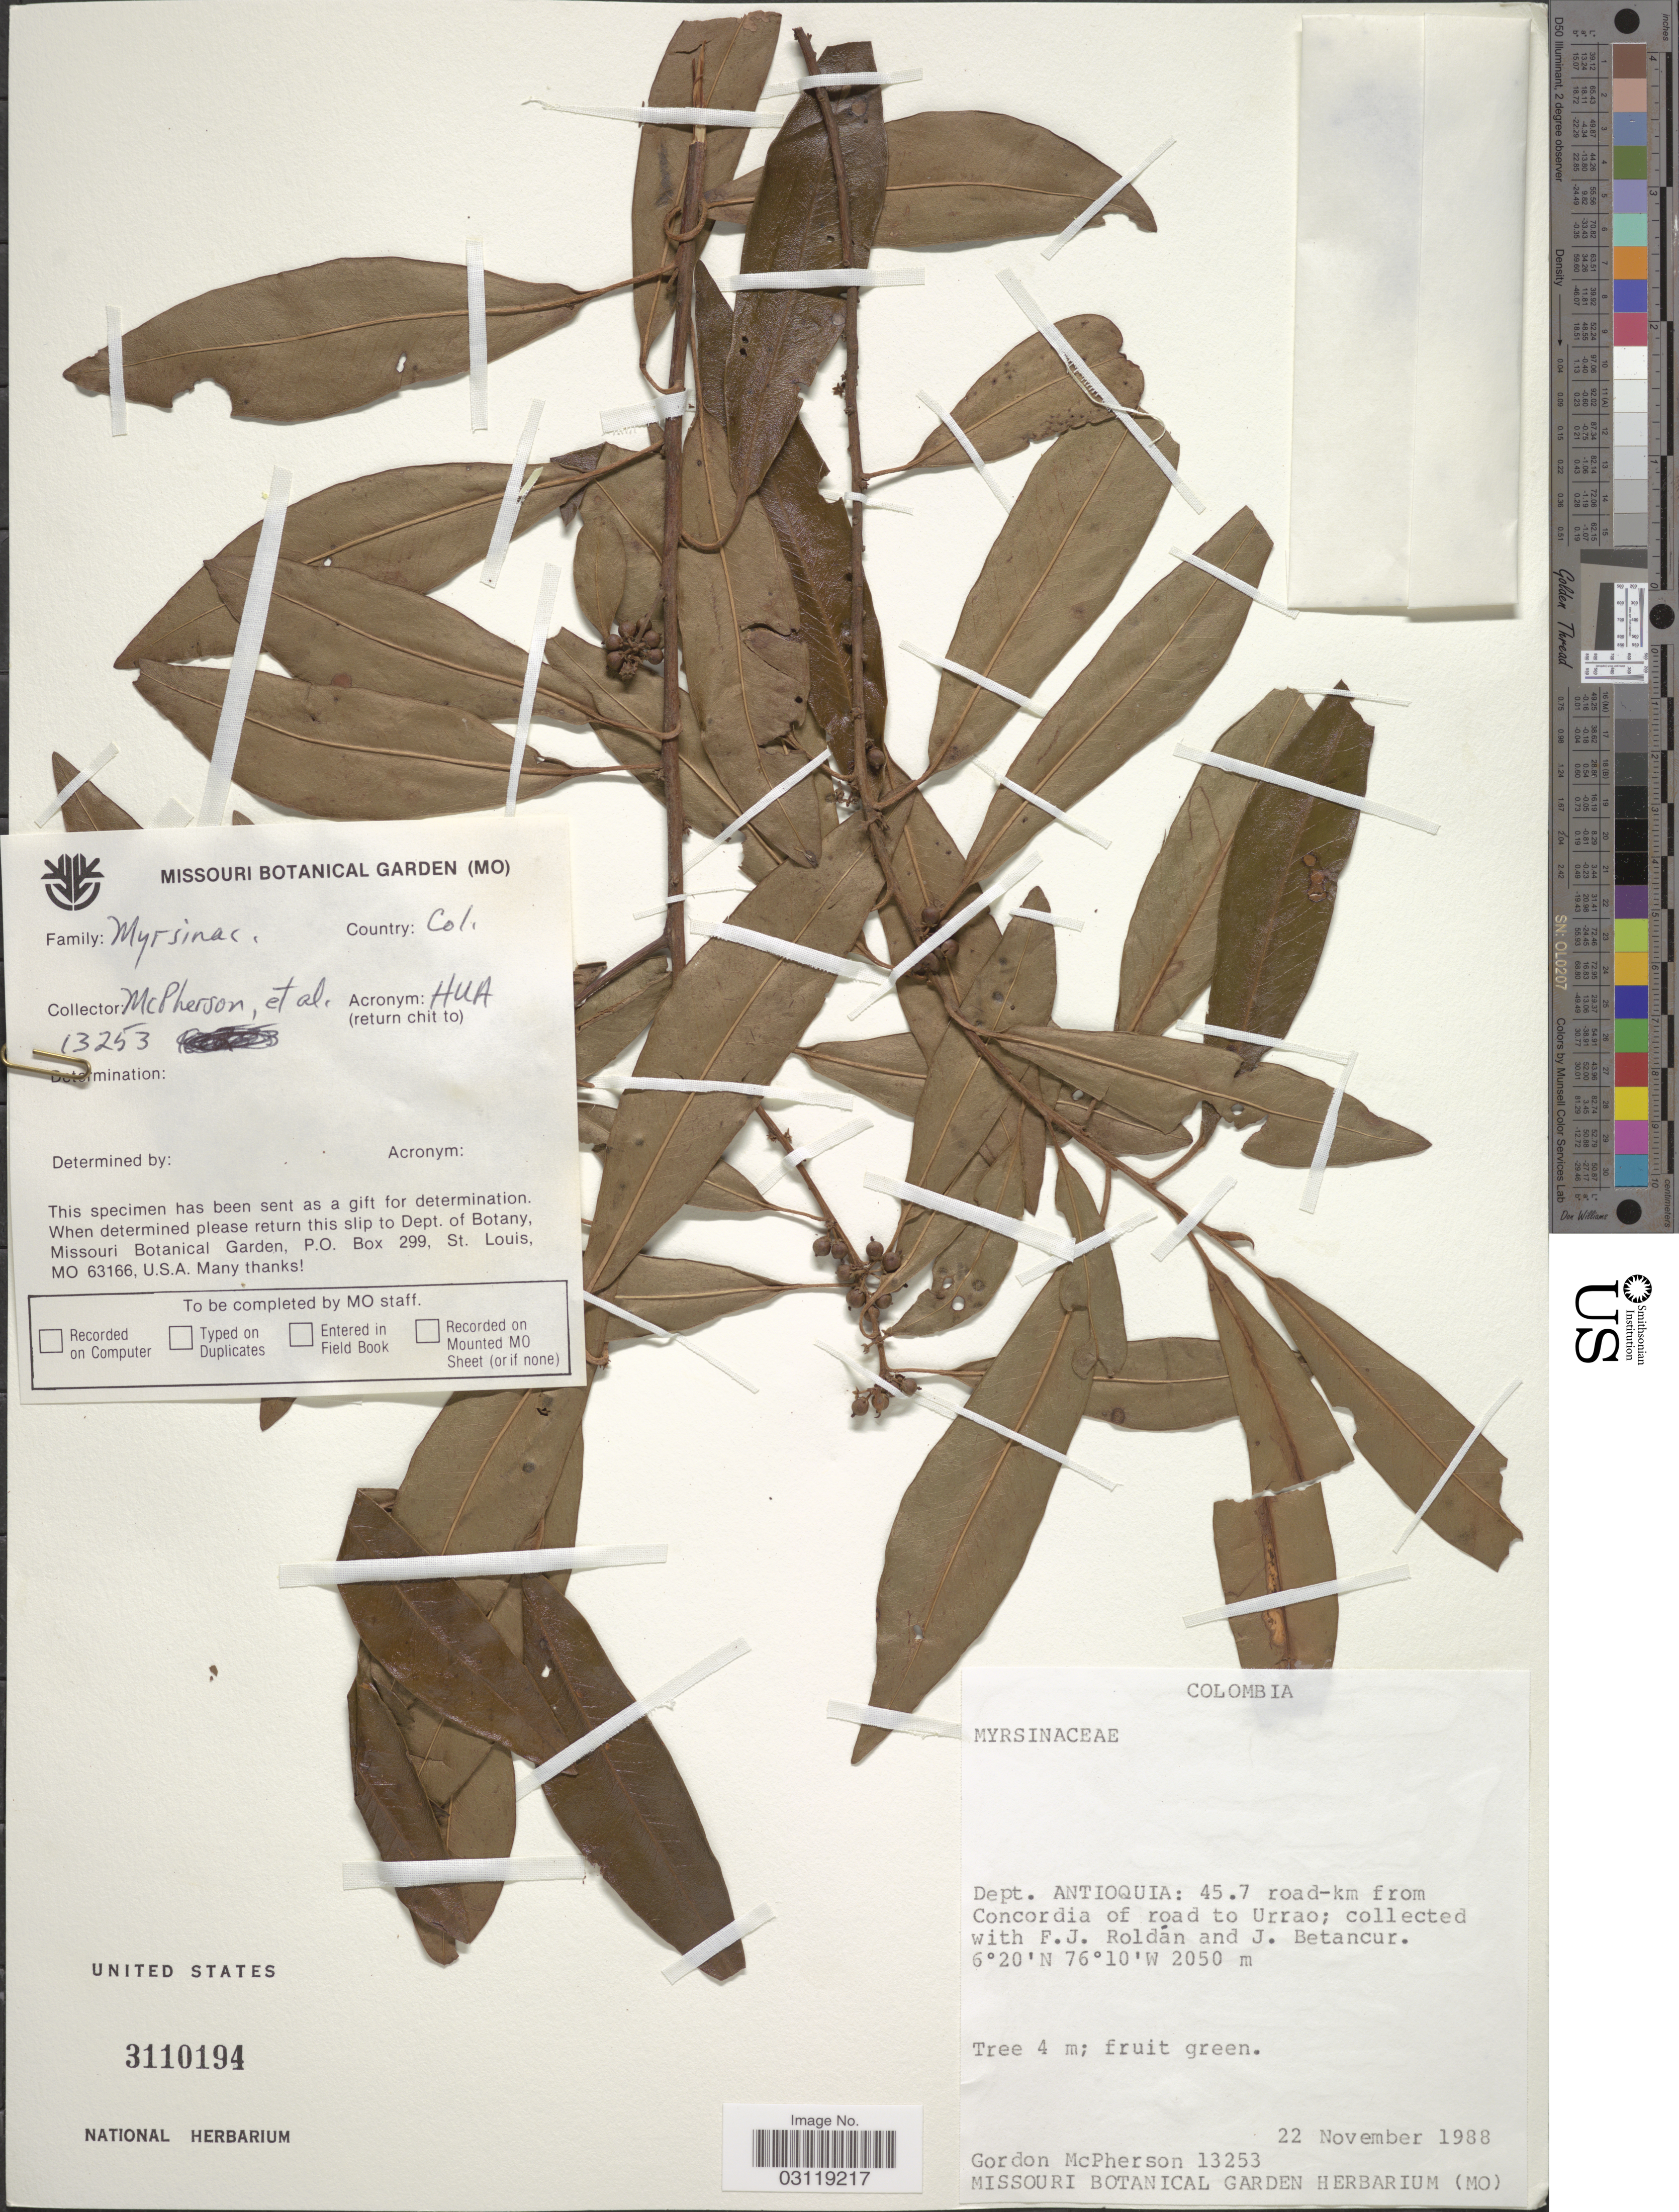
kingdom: Plantae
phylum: Tracheophyta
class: Magnoliopsida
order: Ericales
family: Primulaceae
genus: Myrsine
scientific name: Myrsine coriacea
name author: (Sw.) R. Br. ex Roem. & Schult.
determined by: Pipoly, J. J.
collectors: G. D. McPherson, F. J. Roldán & J. Betancur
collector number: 13253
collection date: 1988-11-22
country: Colombia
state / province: Antioquia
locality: Dept. Antioquia: 45.7 road-km from Concordia of road to Urrao.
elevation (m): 2050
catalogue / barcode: US 3110194